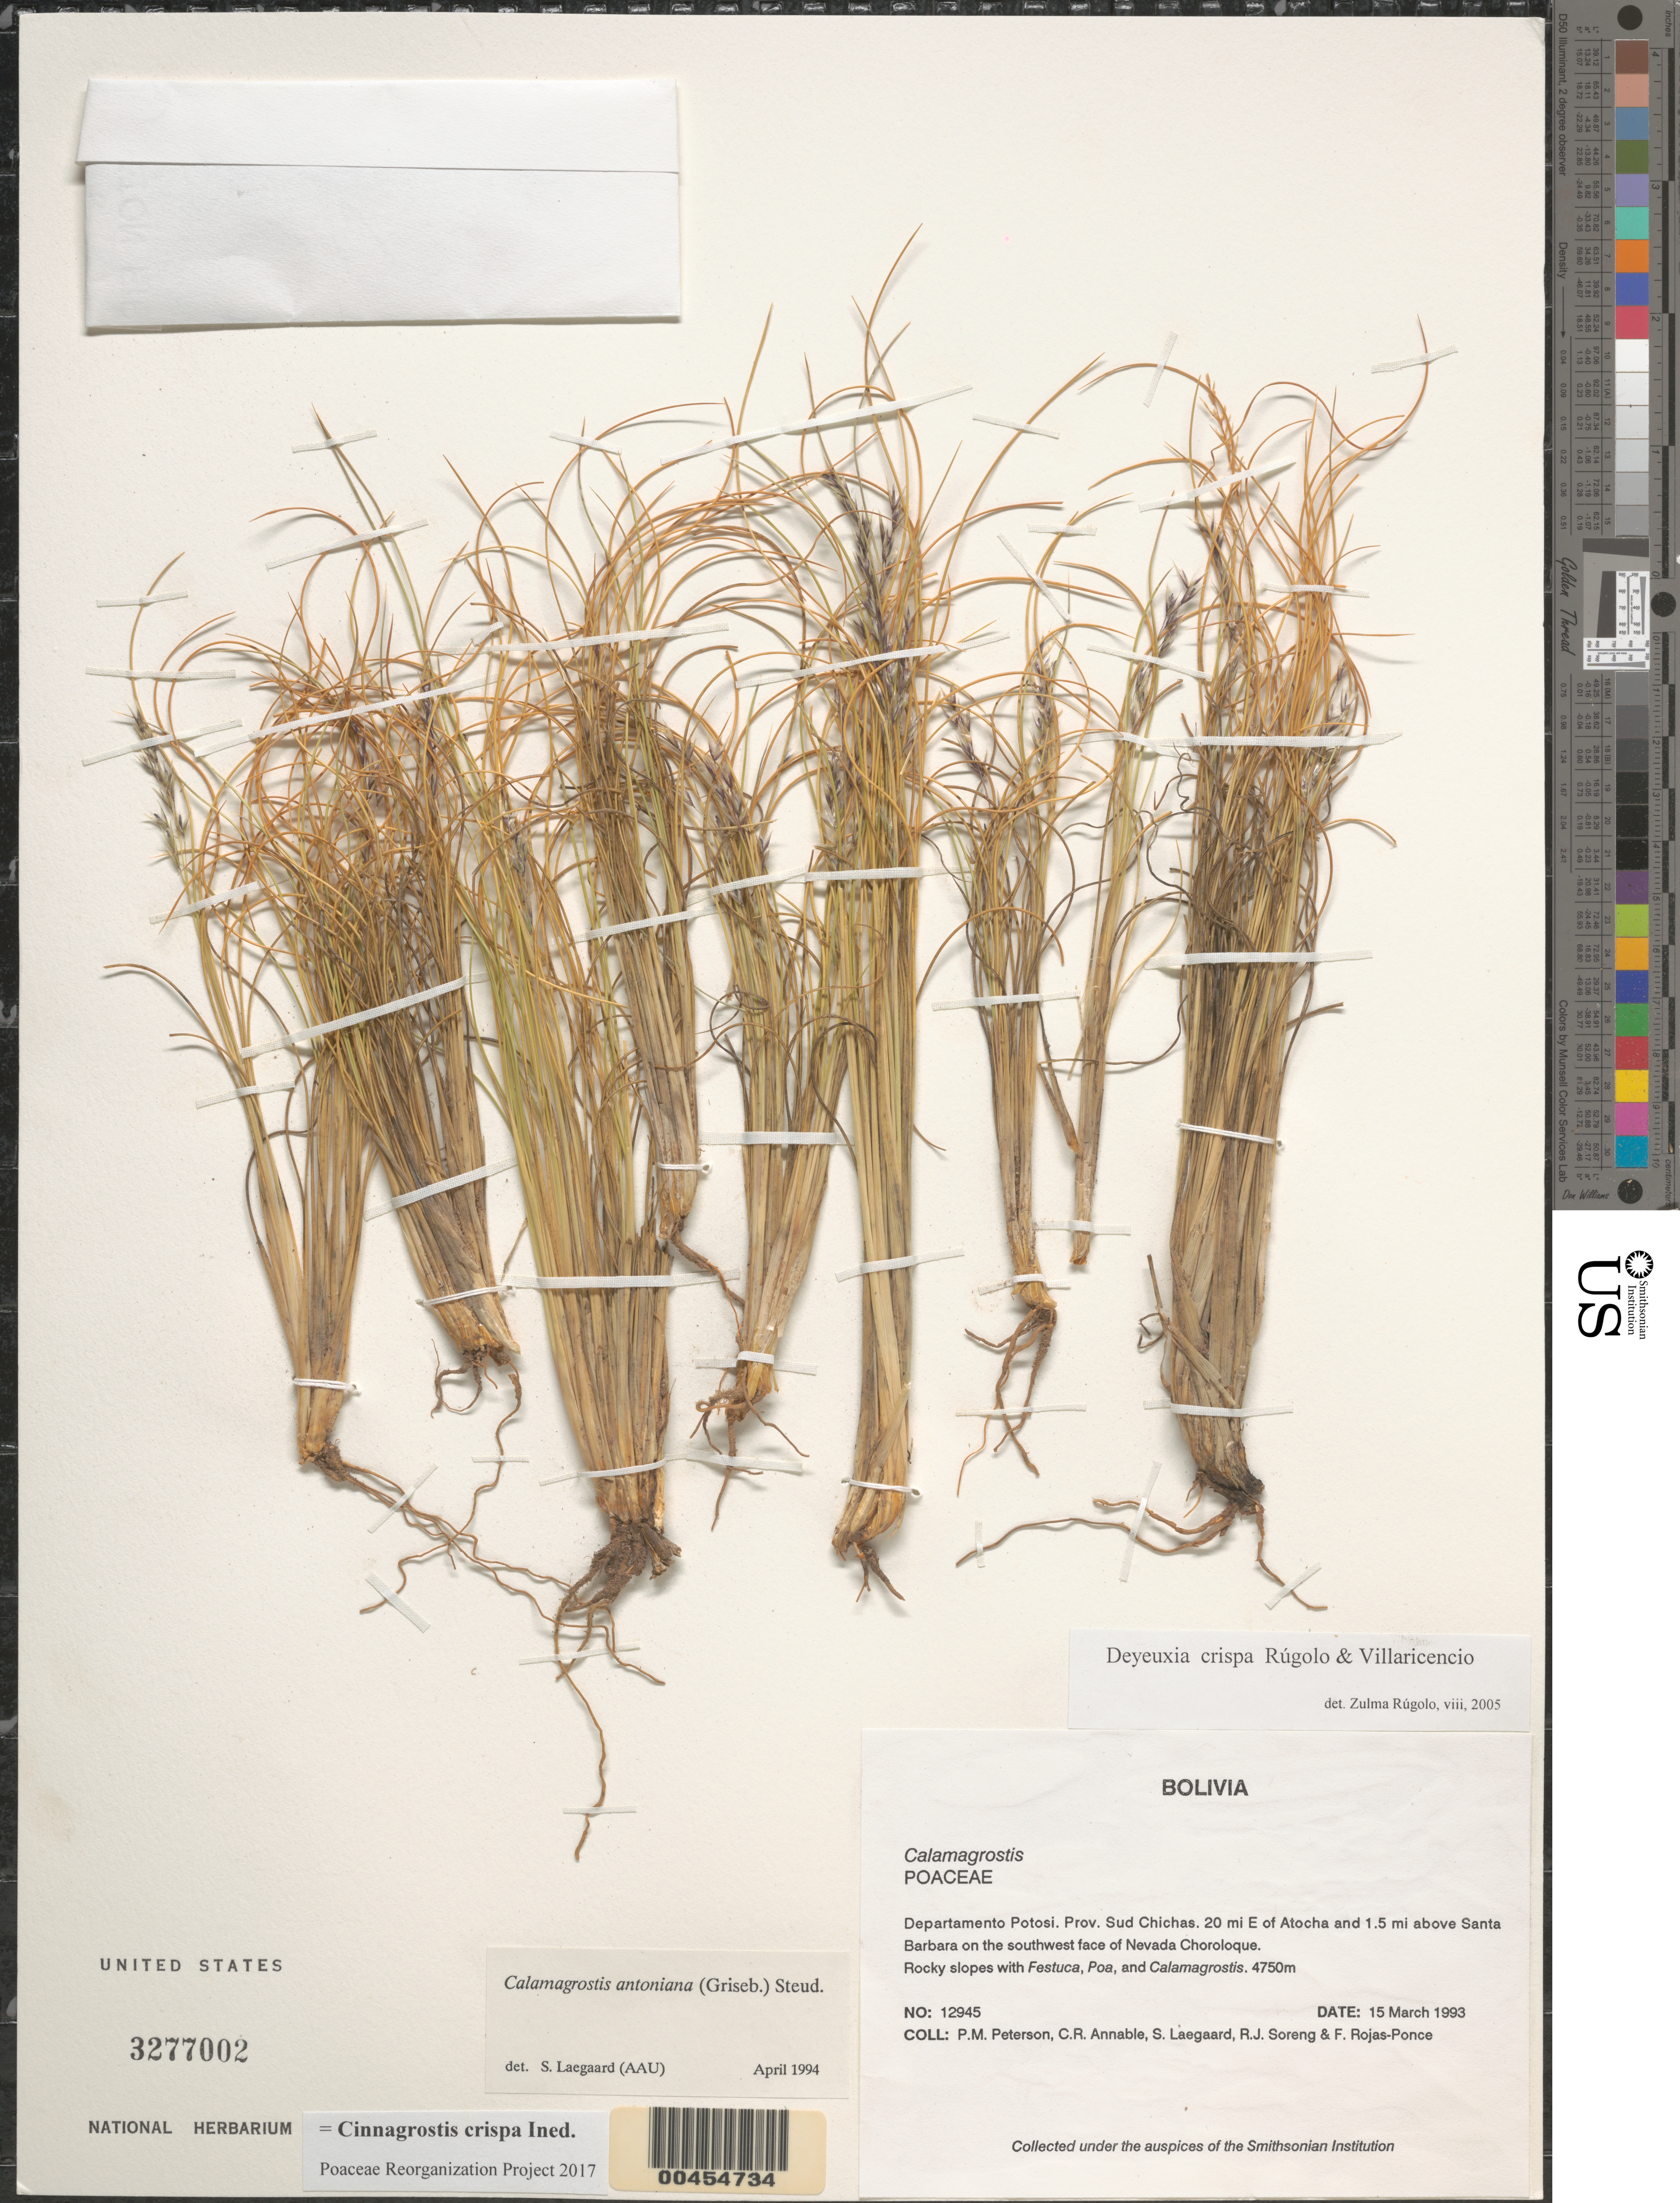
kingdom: Plantae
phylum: Tracheophyta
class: Liliopsida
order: Poales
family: Poaceae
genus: Cinnagrostis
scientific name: Cinnagrostis crispa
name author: (Rúgolo & Villav.) P.M. Peterson et al.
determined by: Poaceae Reorganization Project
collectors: P. M. Peterson, C. R. Annable, S. Lægaard, R. J. Soreng & F. Rojas-Ponce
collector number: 12945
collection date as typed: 15 Mar 1993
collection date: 1993-03-15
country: Bolivia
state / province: Potosí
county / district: Sud Chichas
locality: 20 mi E of Atocha and 1.5 mi above Santa Barbara on the SW face of Nevada Choroloque.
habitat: Rocky slopes with Festuca, Poa, and Calamagrostis.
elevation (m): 4750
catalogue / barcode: US 3277002